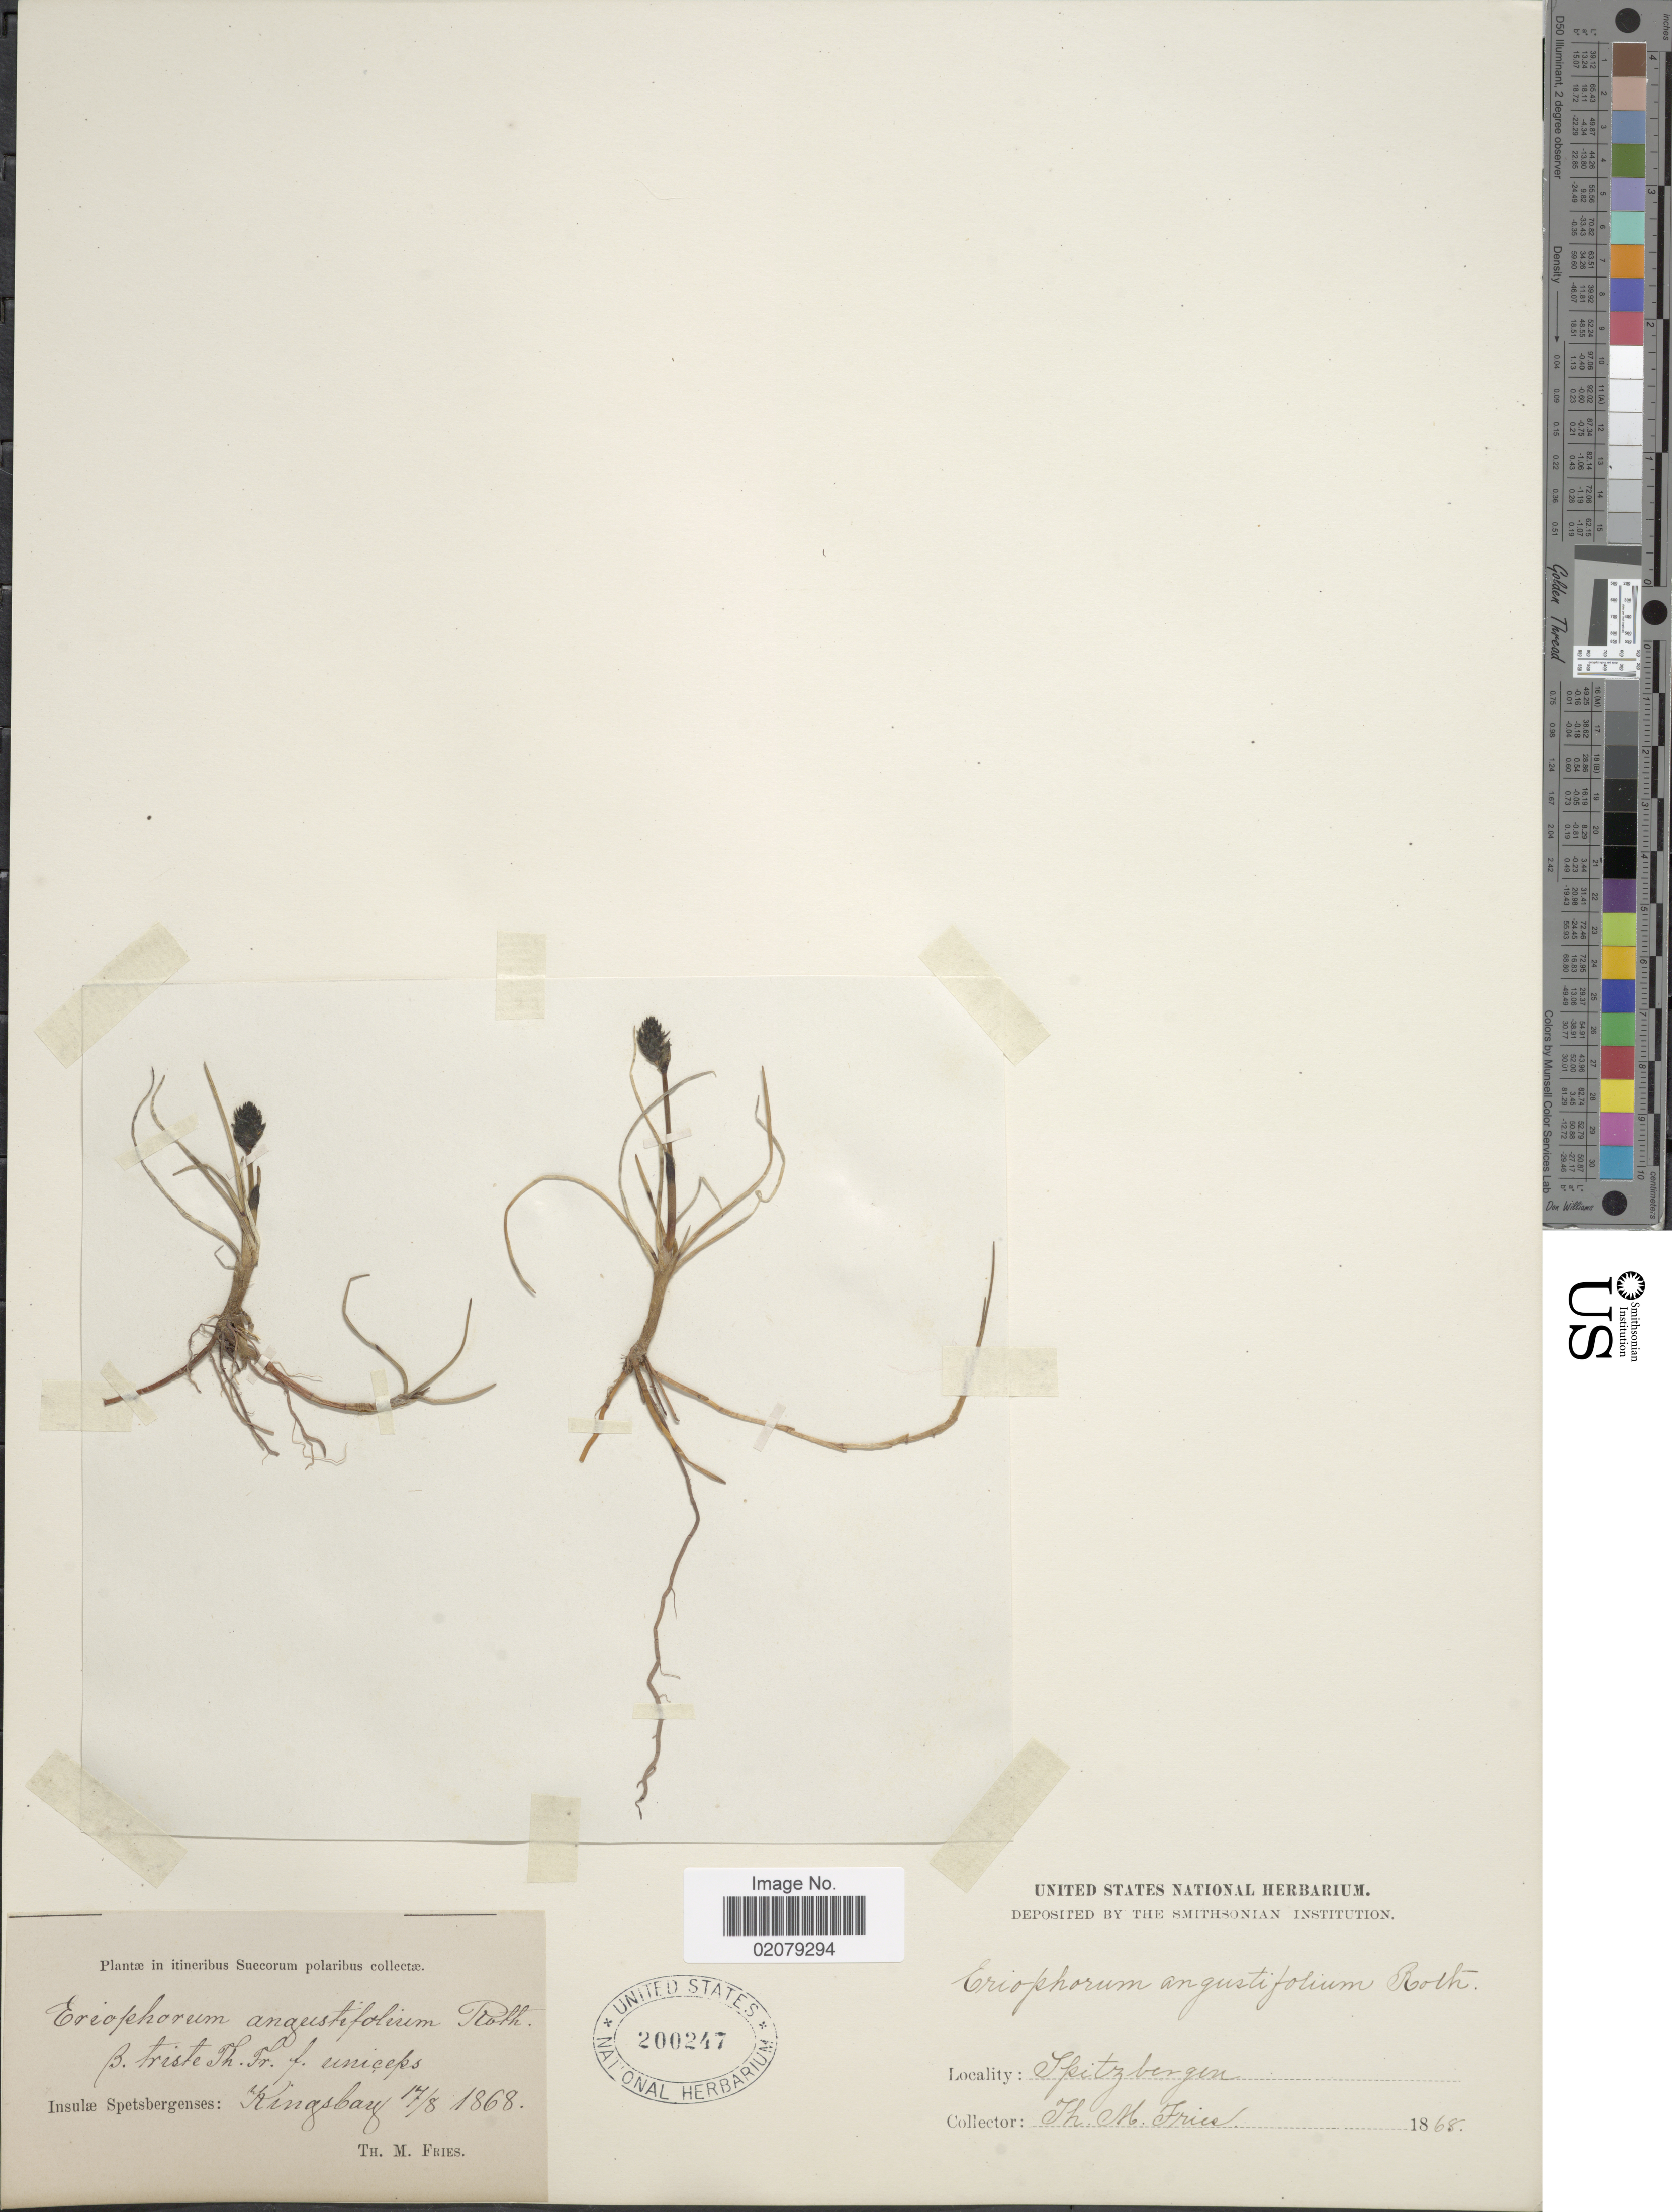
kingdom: Plantae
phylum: Tracheophyta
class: Liliopsida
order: Poales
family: Cyperaceae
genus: Eriophorum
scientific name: Eriophorum angustifolium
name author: Honck.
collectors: T. Fries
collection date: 1868-08-17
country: Norway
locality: Spitzbergen, Insulae Spetsbergen: Kingsbay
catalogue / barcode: US 200247